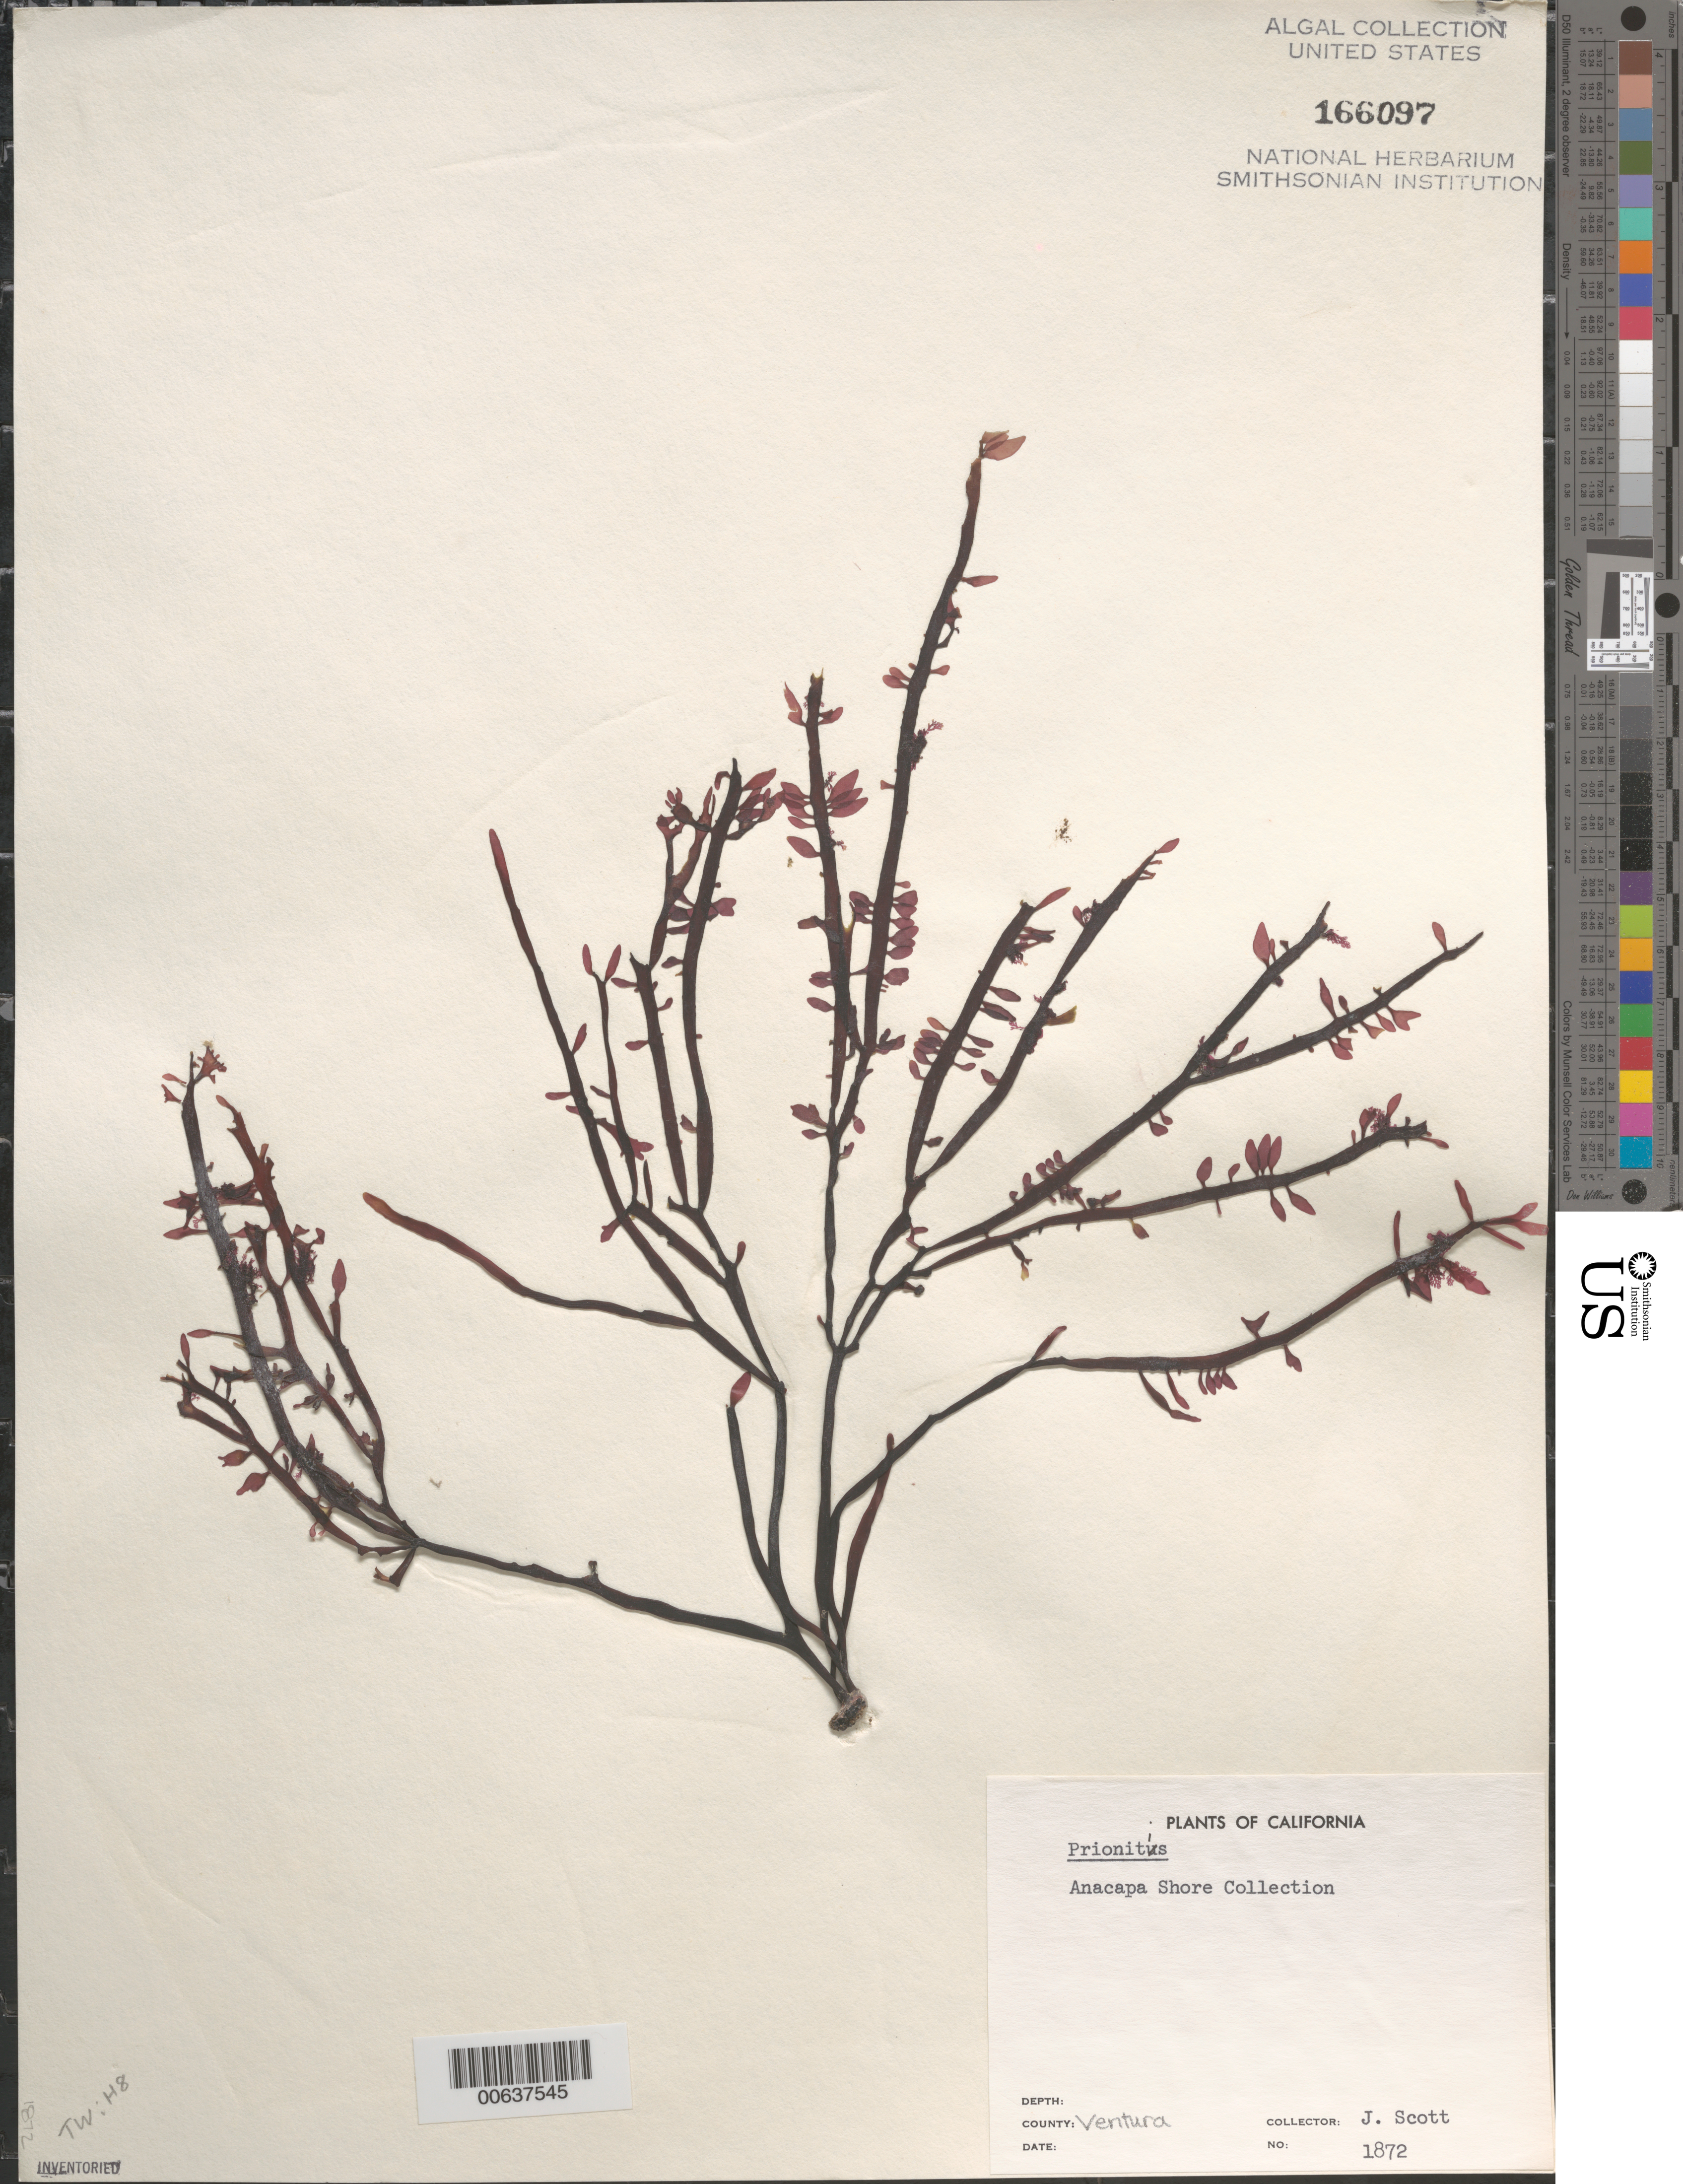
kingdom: Plantae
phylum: Rhodophyta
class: Florideophyceae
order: Cryptonemiales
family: Cryptonemiaceae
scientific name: Prionitis sp.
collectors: J. Scott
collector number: Neushul 1872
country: United States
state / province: California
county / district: Ventura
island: Anacapa Island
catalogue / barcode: US 166097